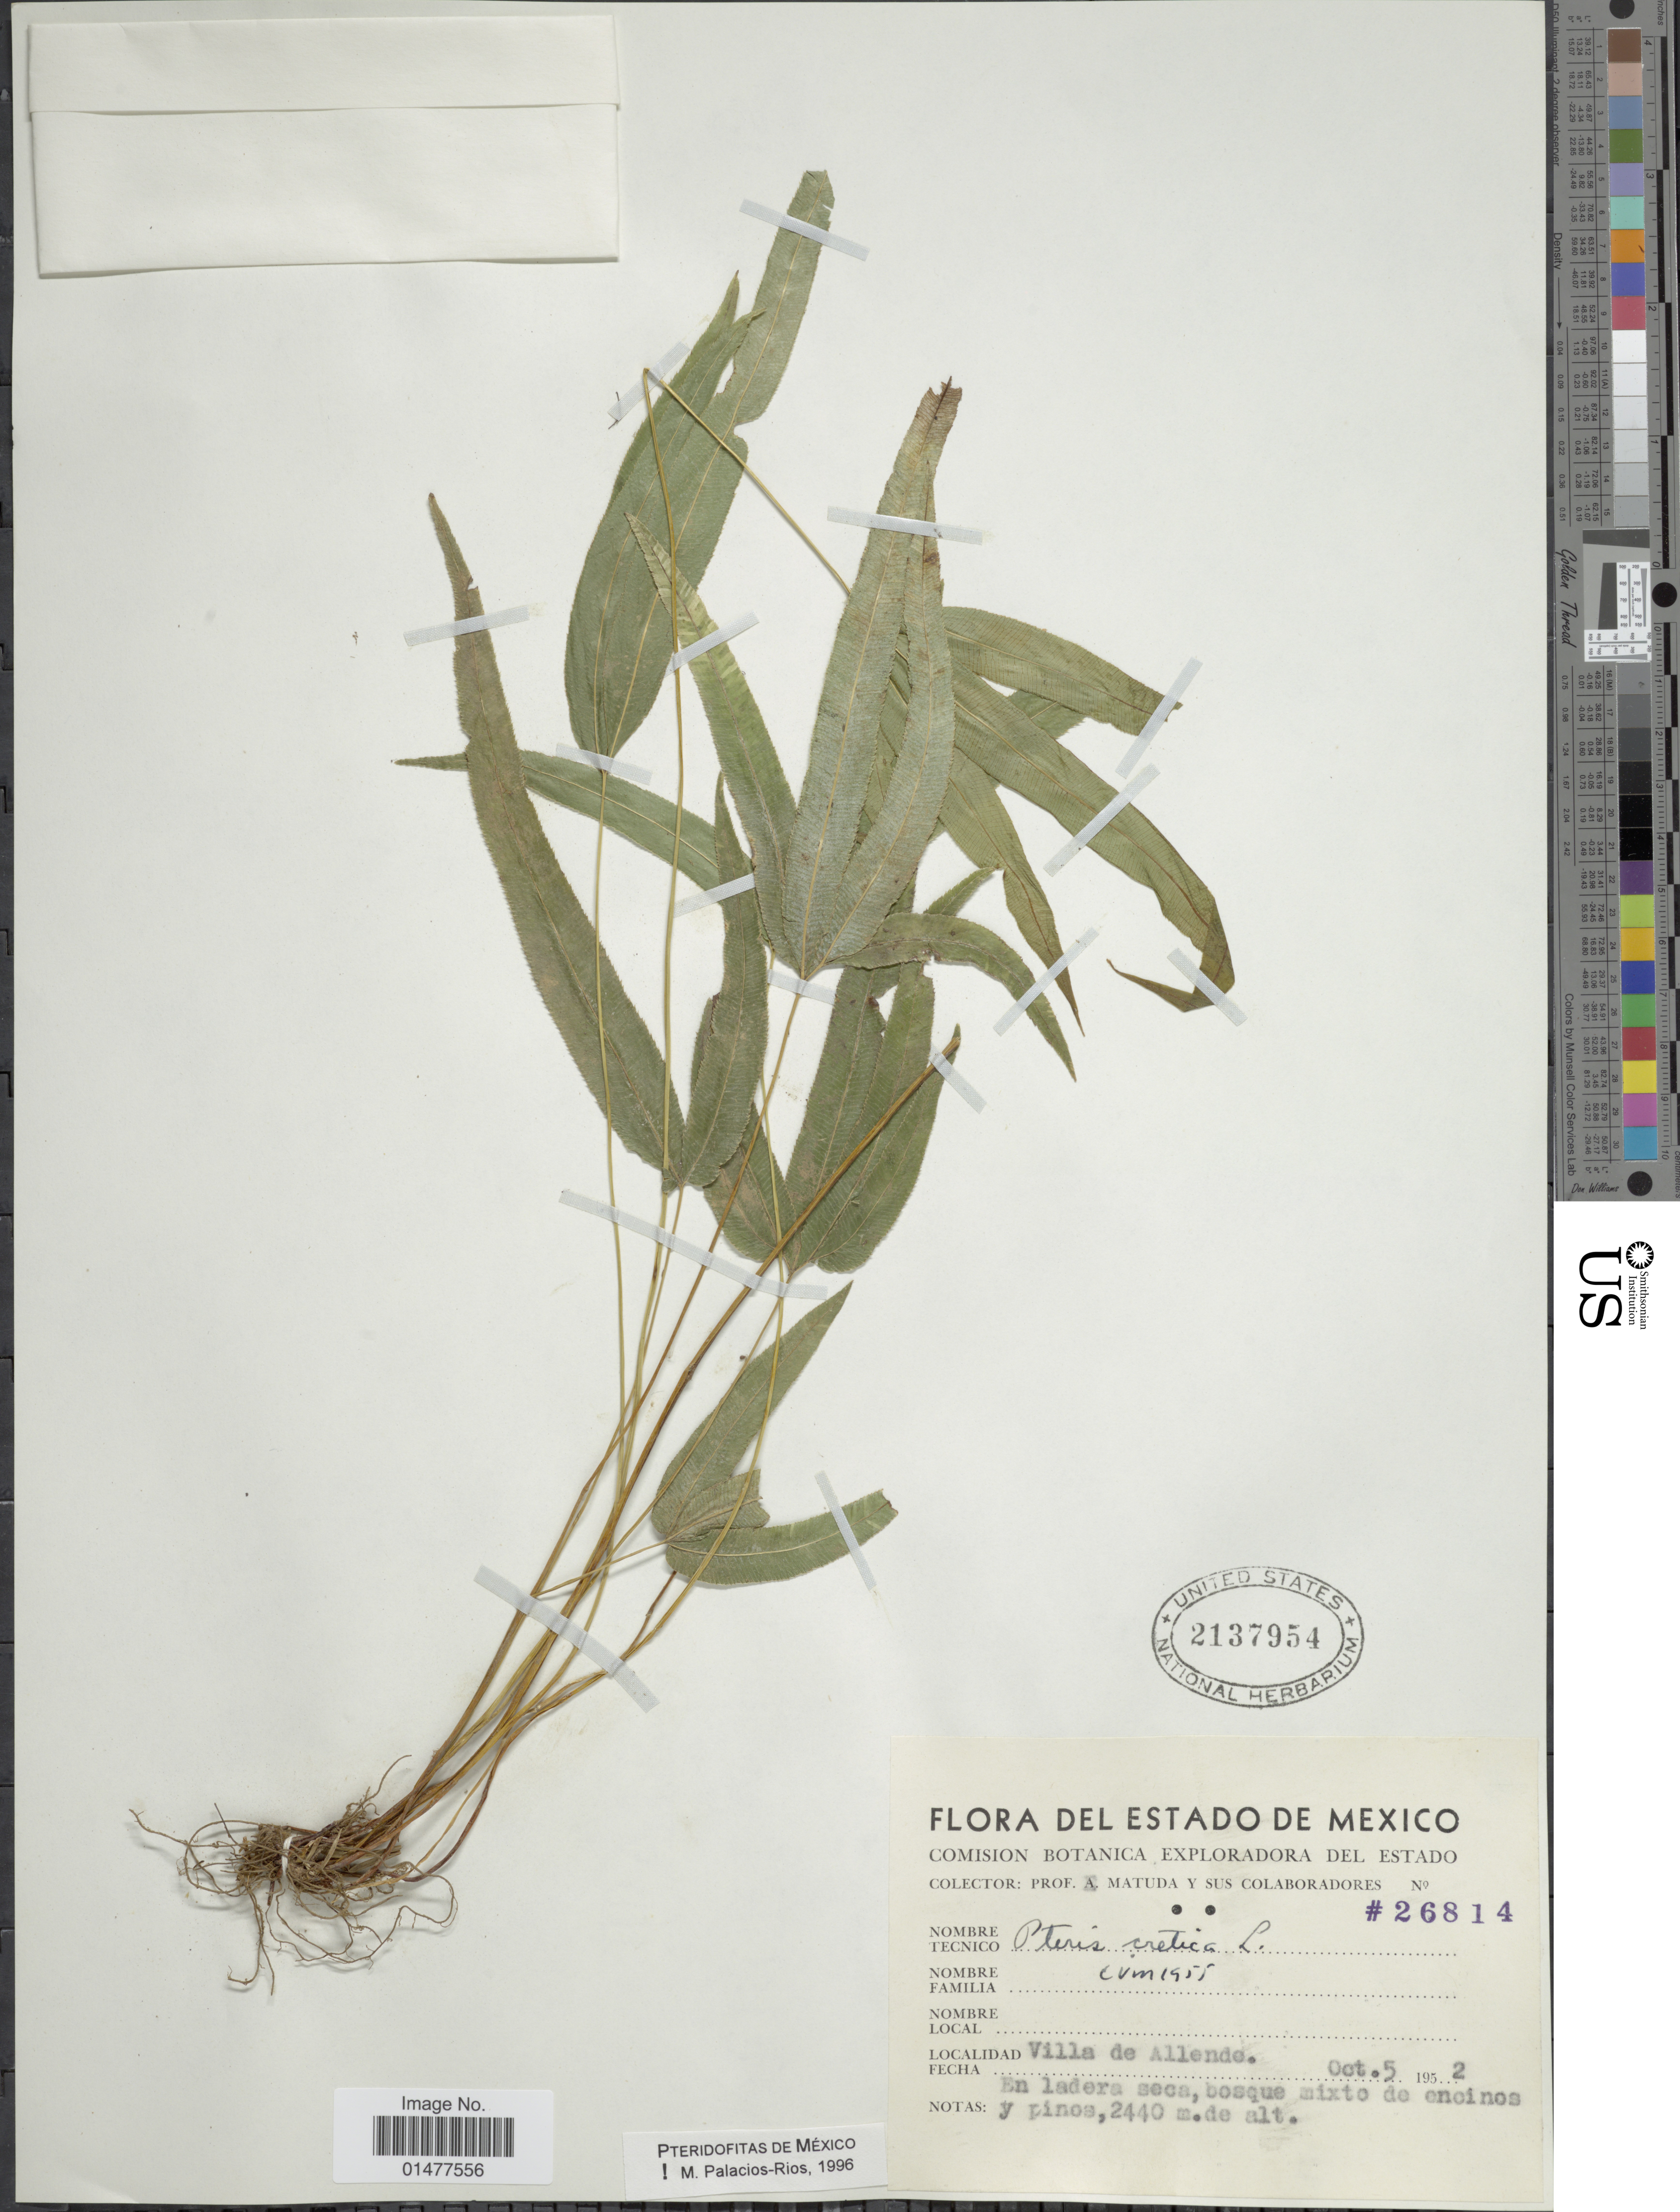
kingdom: Plantae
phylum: Tracheophyta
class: Polypodiopsida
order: Polypodiales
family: Pteridaceae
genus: Pteris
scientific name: Pteris cretica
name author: L.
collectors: E. Matuda & et al.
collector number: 26814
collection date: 1952-10-05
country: Mexico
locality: Flora del Estado, Villa de Allende, en ladera seca.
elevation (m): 2440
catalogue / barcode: US 2137954